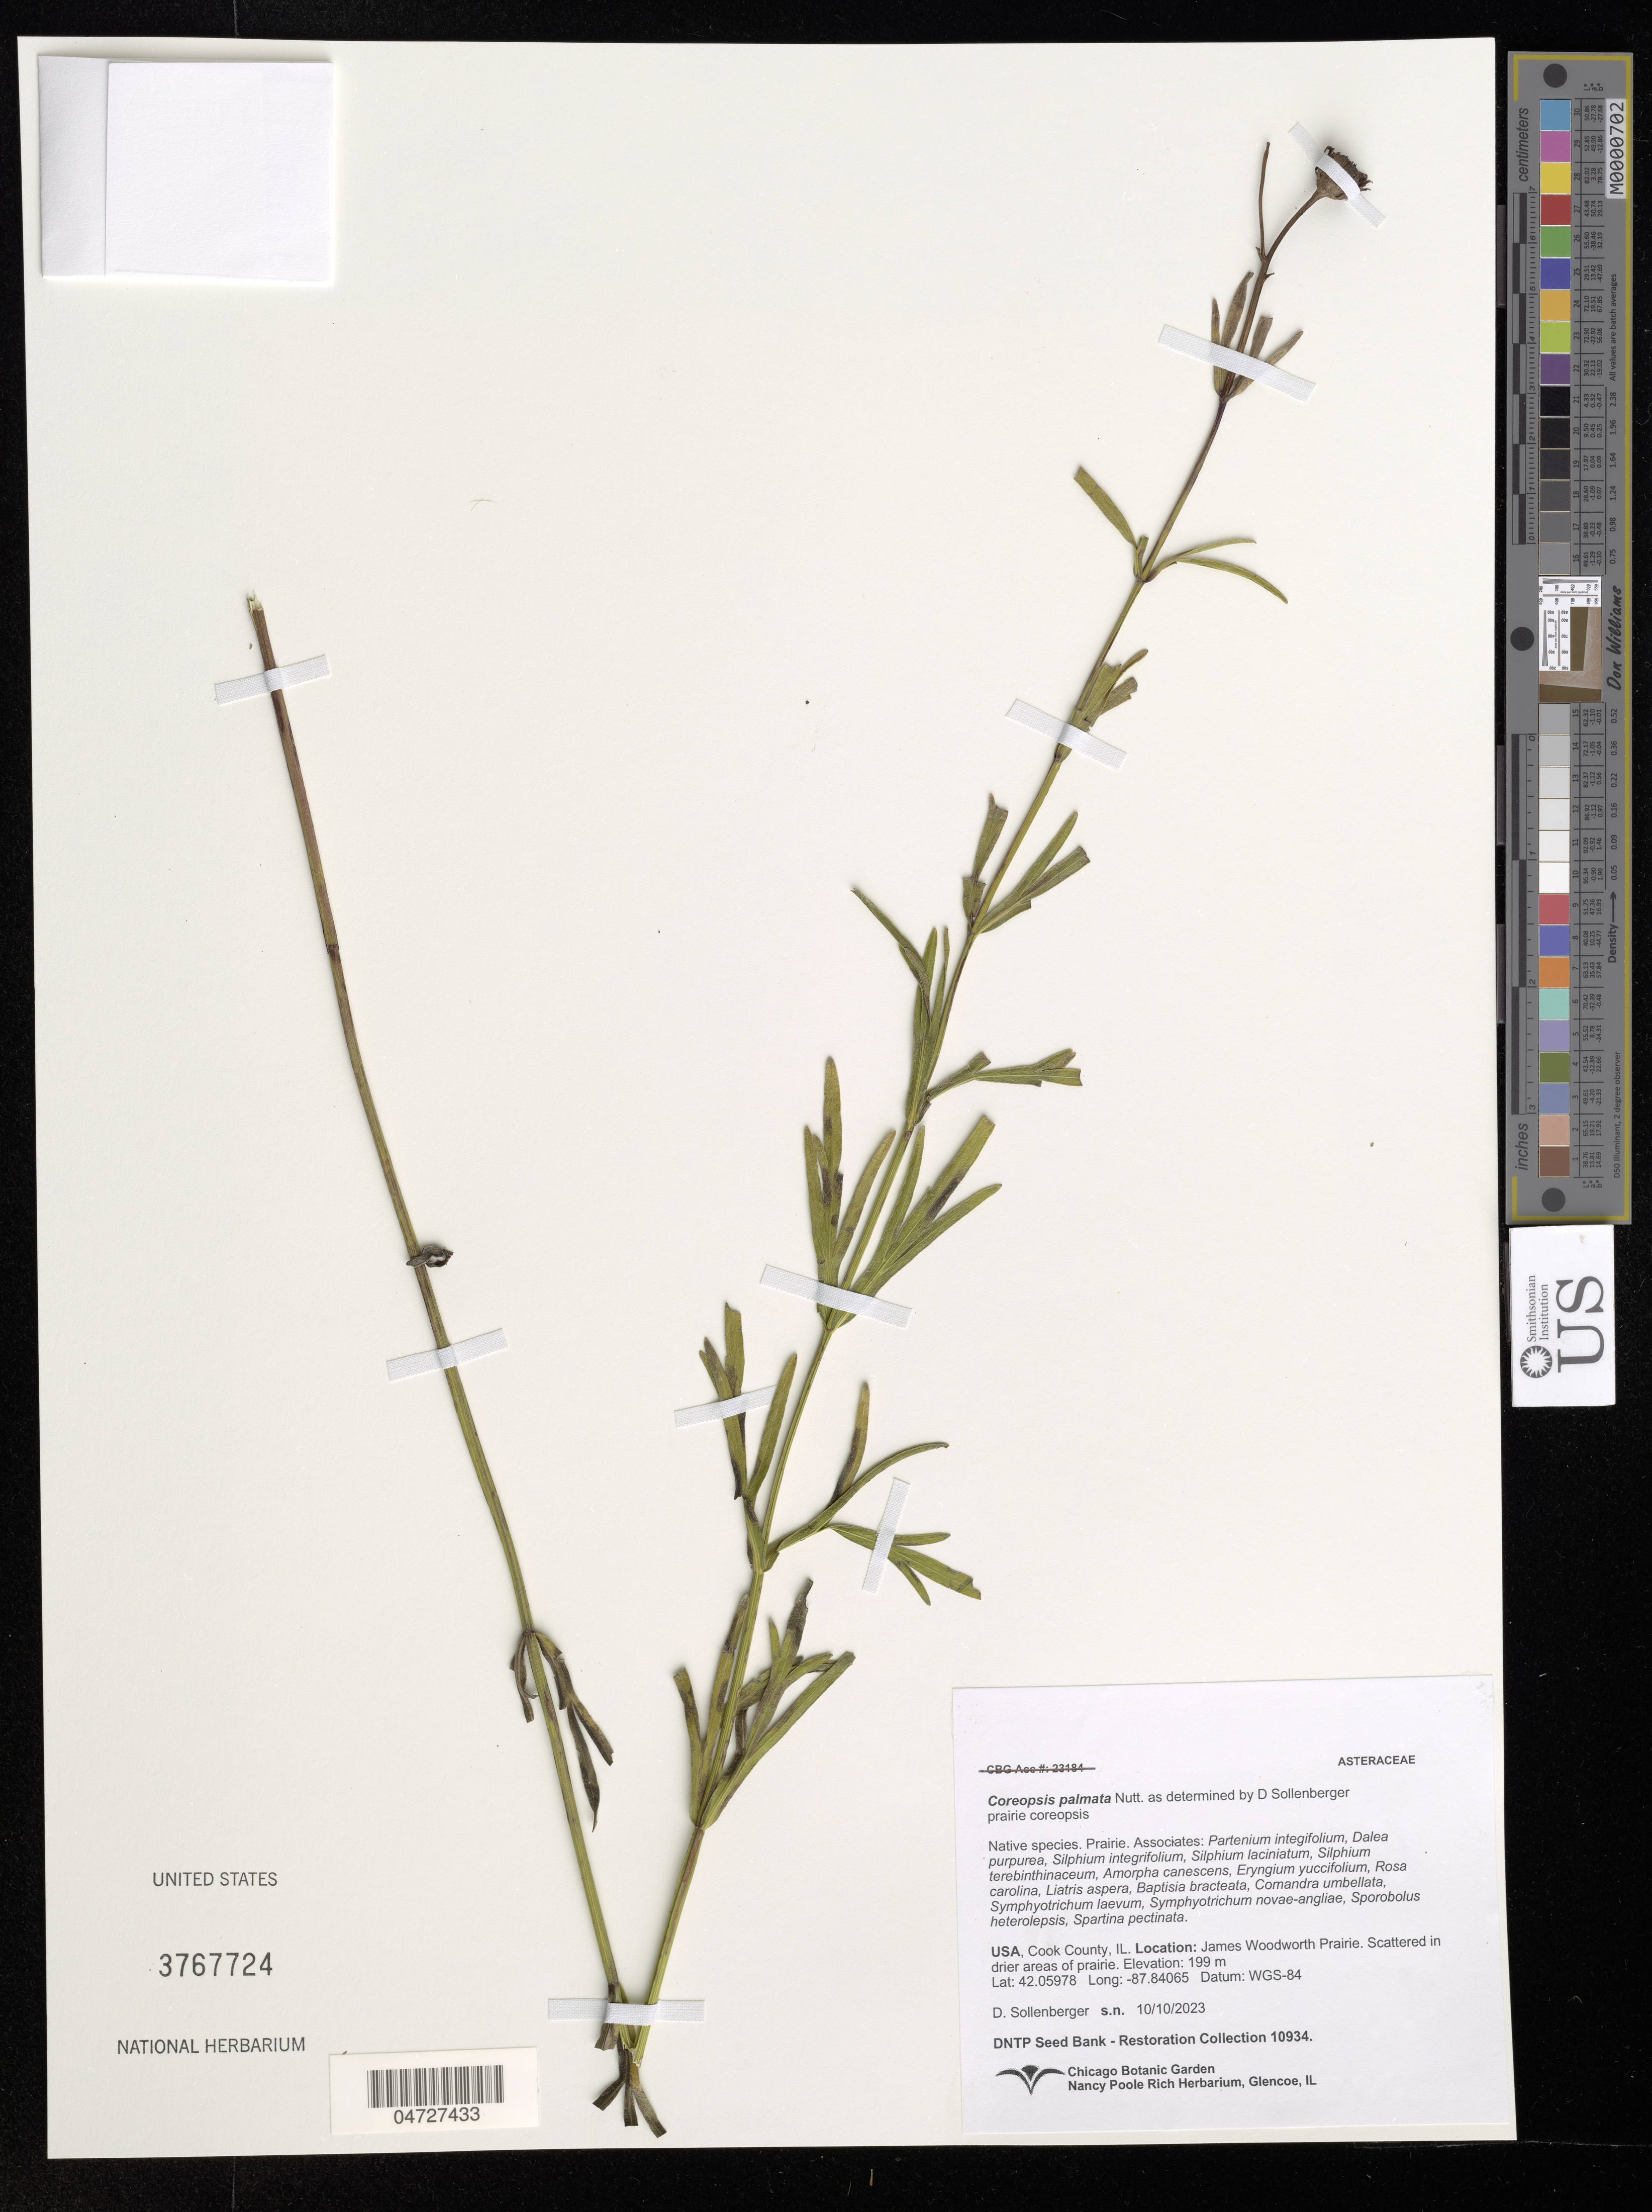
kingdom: Plantae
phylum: Tracheophyta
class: Magnoliopsida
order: Asterales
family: Asteraceae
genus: Coreopsis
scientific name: Coreopsis palmata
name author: Nutt.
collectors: D. Sollenberger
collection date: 2023-10-10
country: United States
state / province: Illinois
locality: Cook County, IL. James Woodworth Prairie. Scattered in drier areas of prairie.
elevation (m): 199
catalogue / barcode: US 3767724